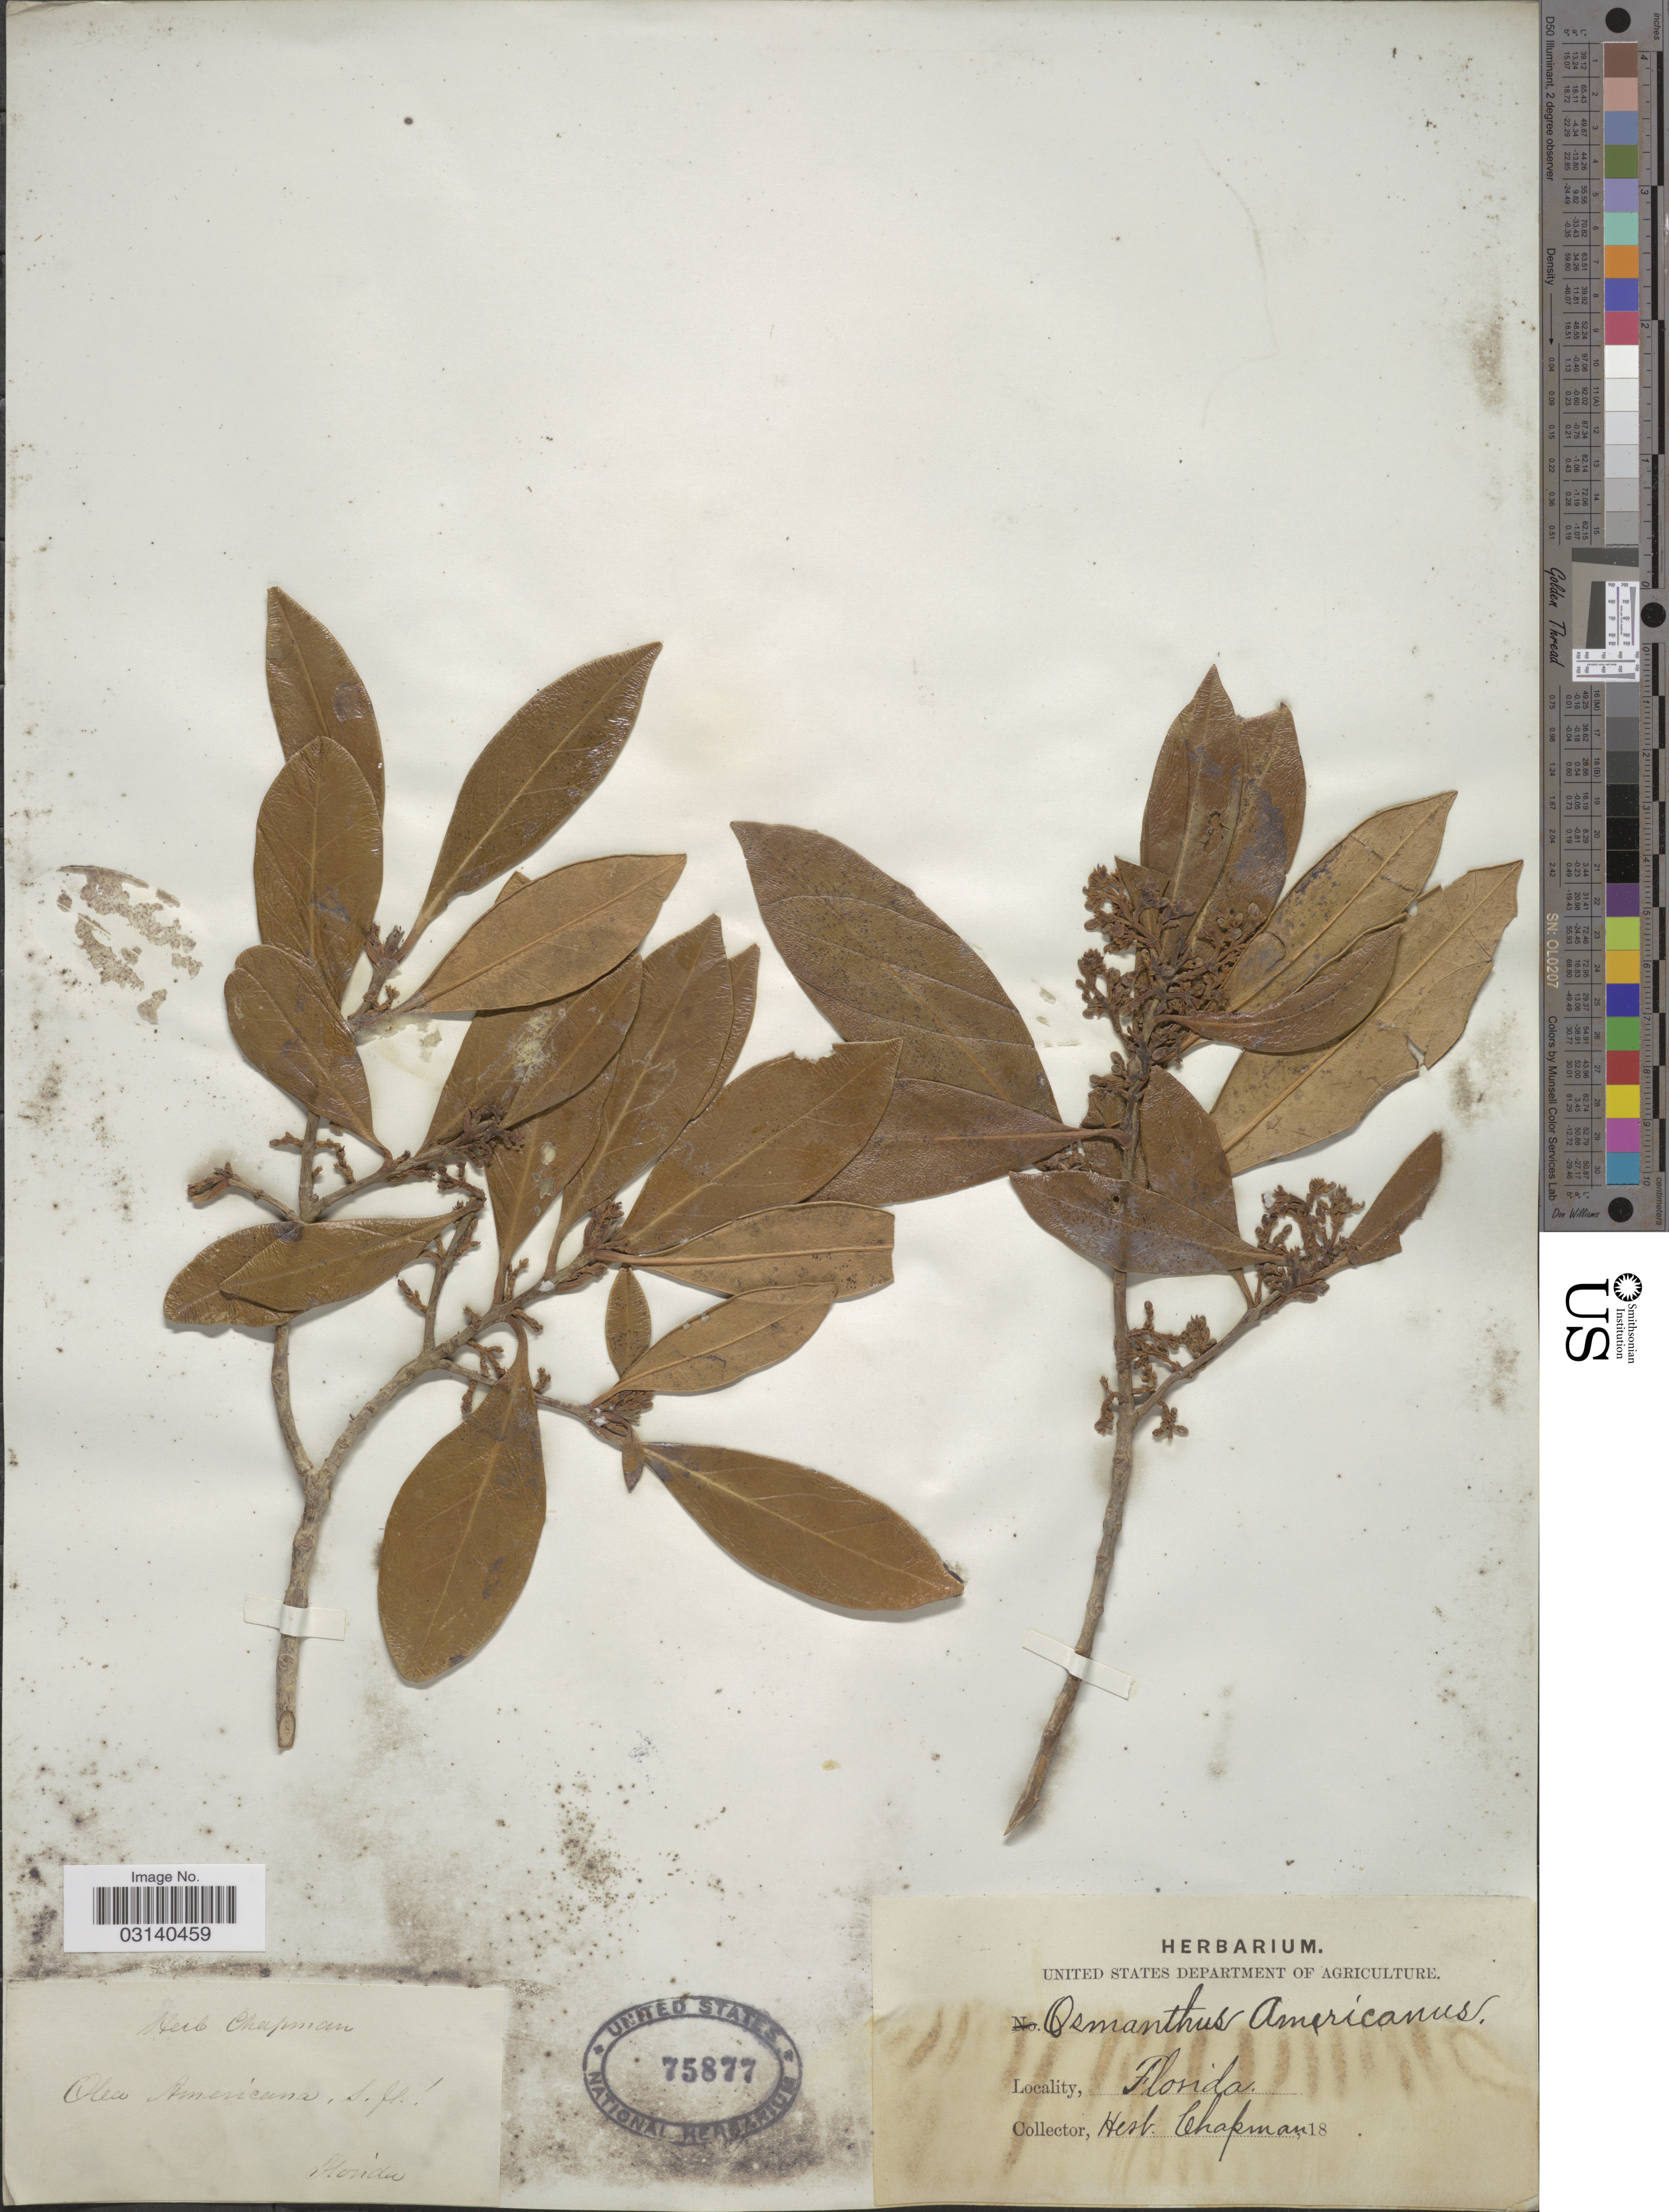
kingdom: Plantae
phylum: Tracheophyta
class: Magnoliopsida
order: Lamiales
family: Oleaceae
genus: Osmanthus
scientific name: Osmanthus americanus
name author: (L.) A. Gray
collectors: ex herb. Chapman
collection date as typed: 18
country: United States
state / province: Florida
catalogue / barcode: US 75877